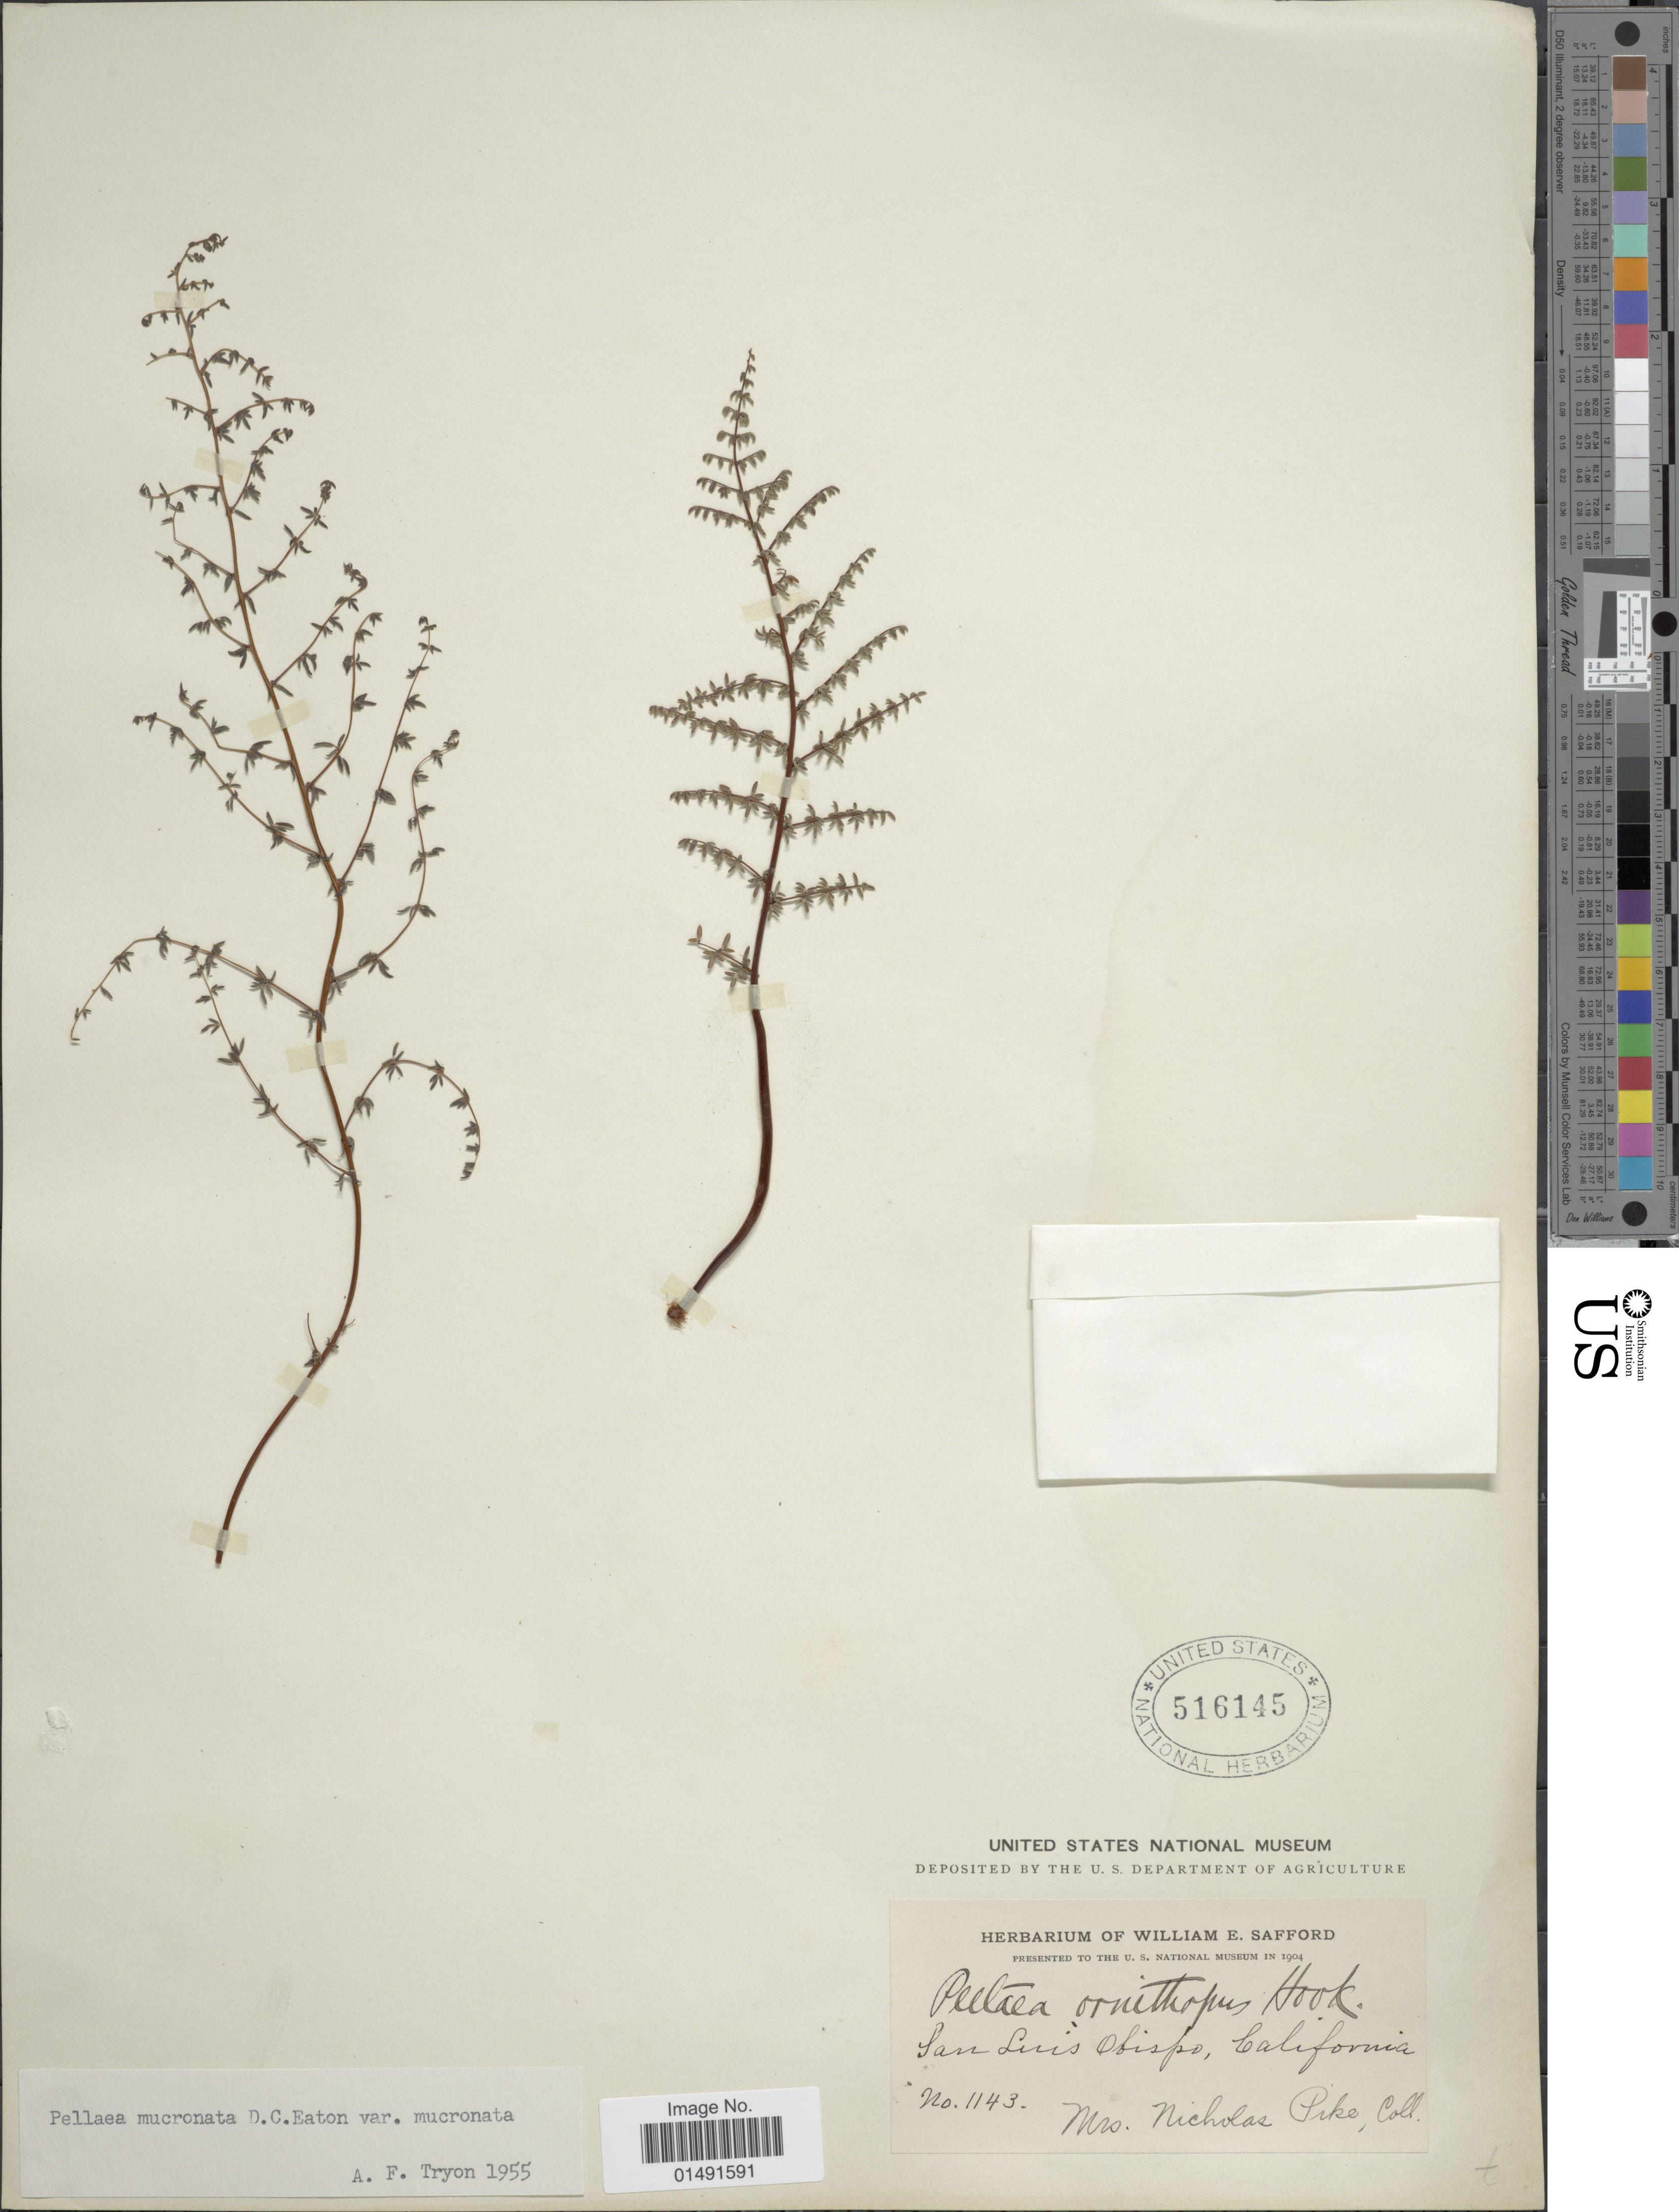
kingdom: Plantae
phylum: Tracheophyta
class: Polypodiopsida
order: Polypodiales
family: Pteridaceae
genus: Pellaea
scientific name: Pellaea mucronata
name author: (D.C. Eaton) D.C. Eaton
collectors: N. Pike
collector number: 1143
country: United States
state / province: California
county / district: San Luis Obispo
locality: San Luis Obispo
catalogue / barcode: US 516145